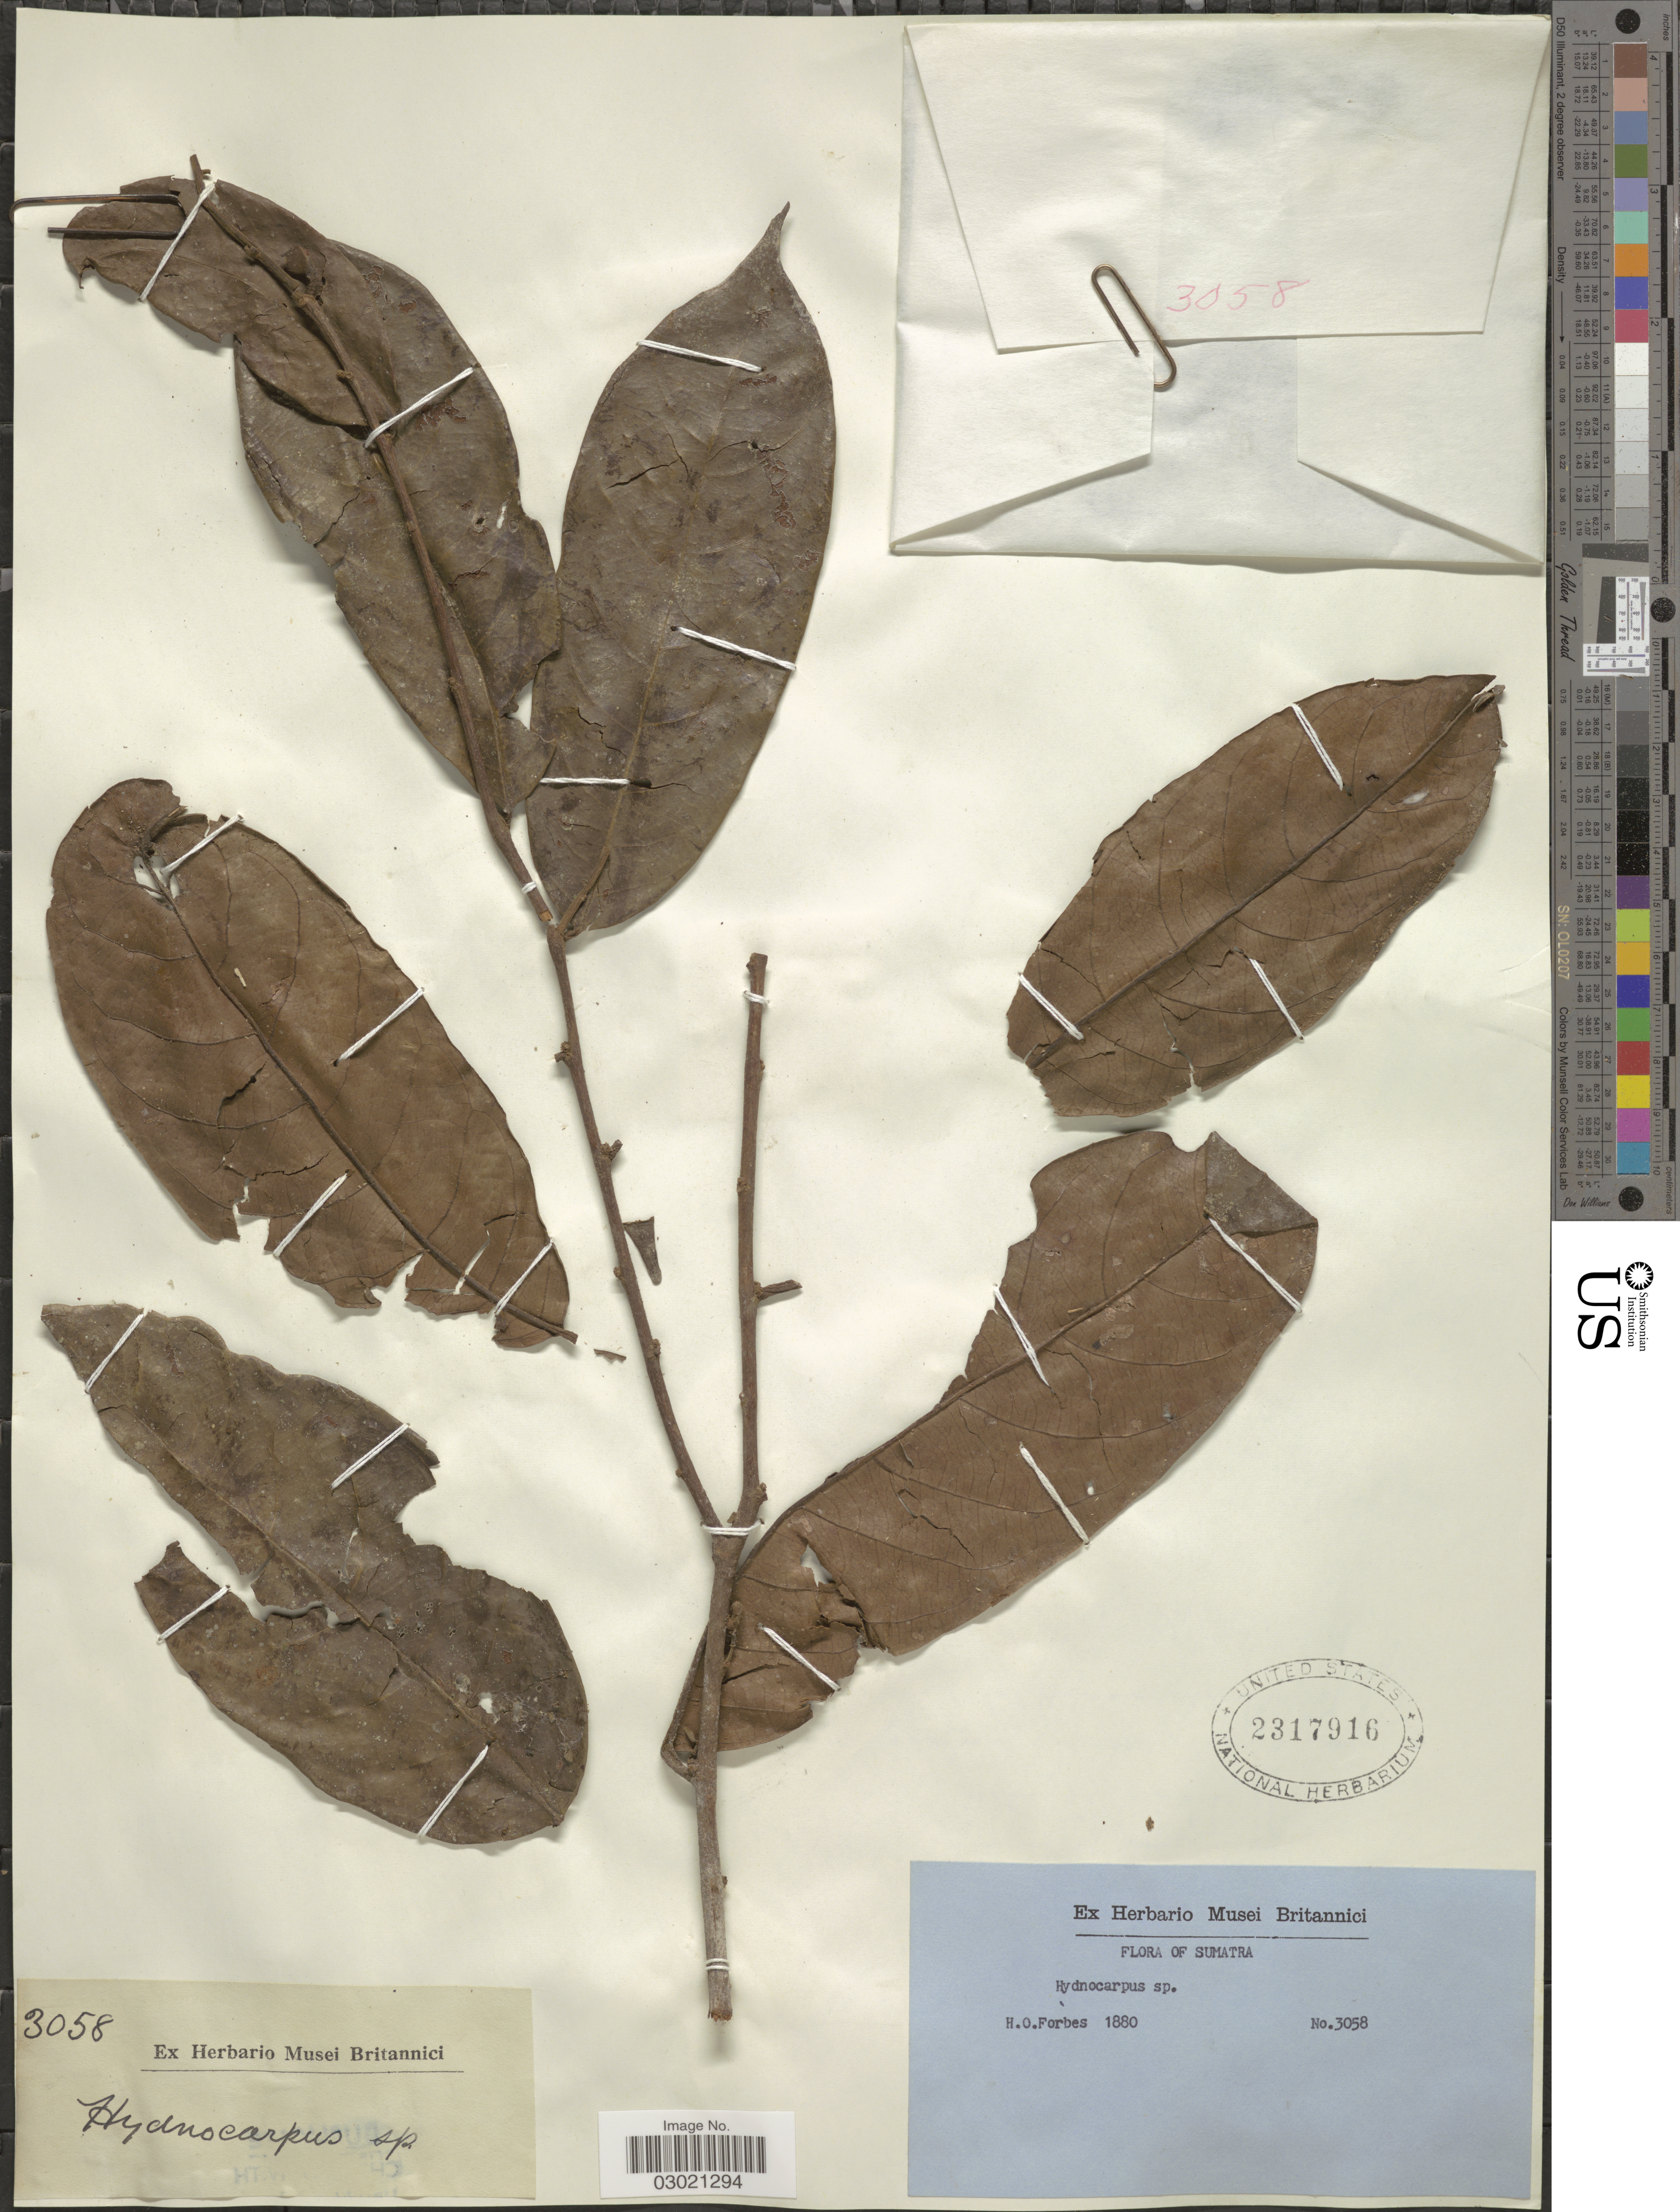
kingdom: Plantae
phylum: Tracheophyta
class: Magnoliopsida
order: Malpighiales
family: Achariaceae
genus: Hydnocarpus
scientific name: Hydnocarpus sp.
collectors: H. O. Forbes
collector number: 3058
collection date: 1880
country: Indonesia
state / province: Sumatra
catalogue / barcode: US 2317916